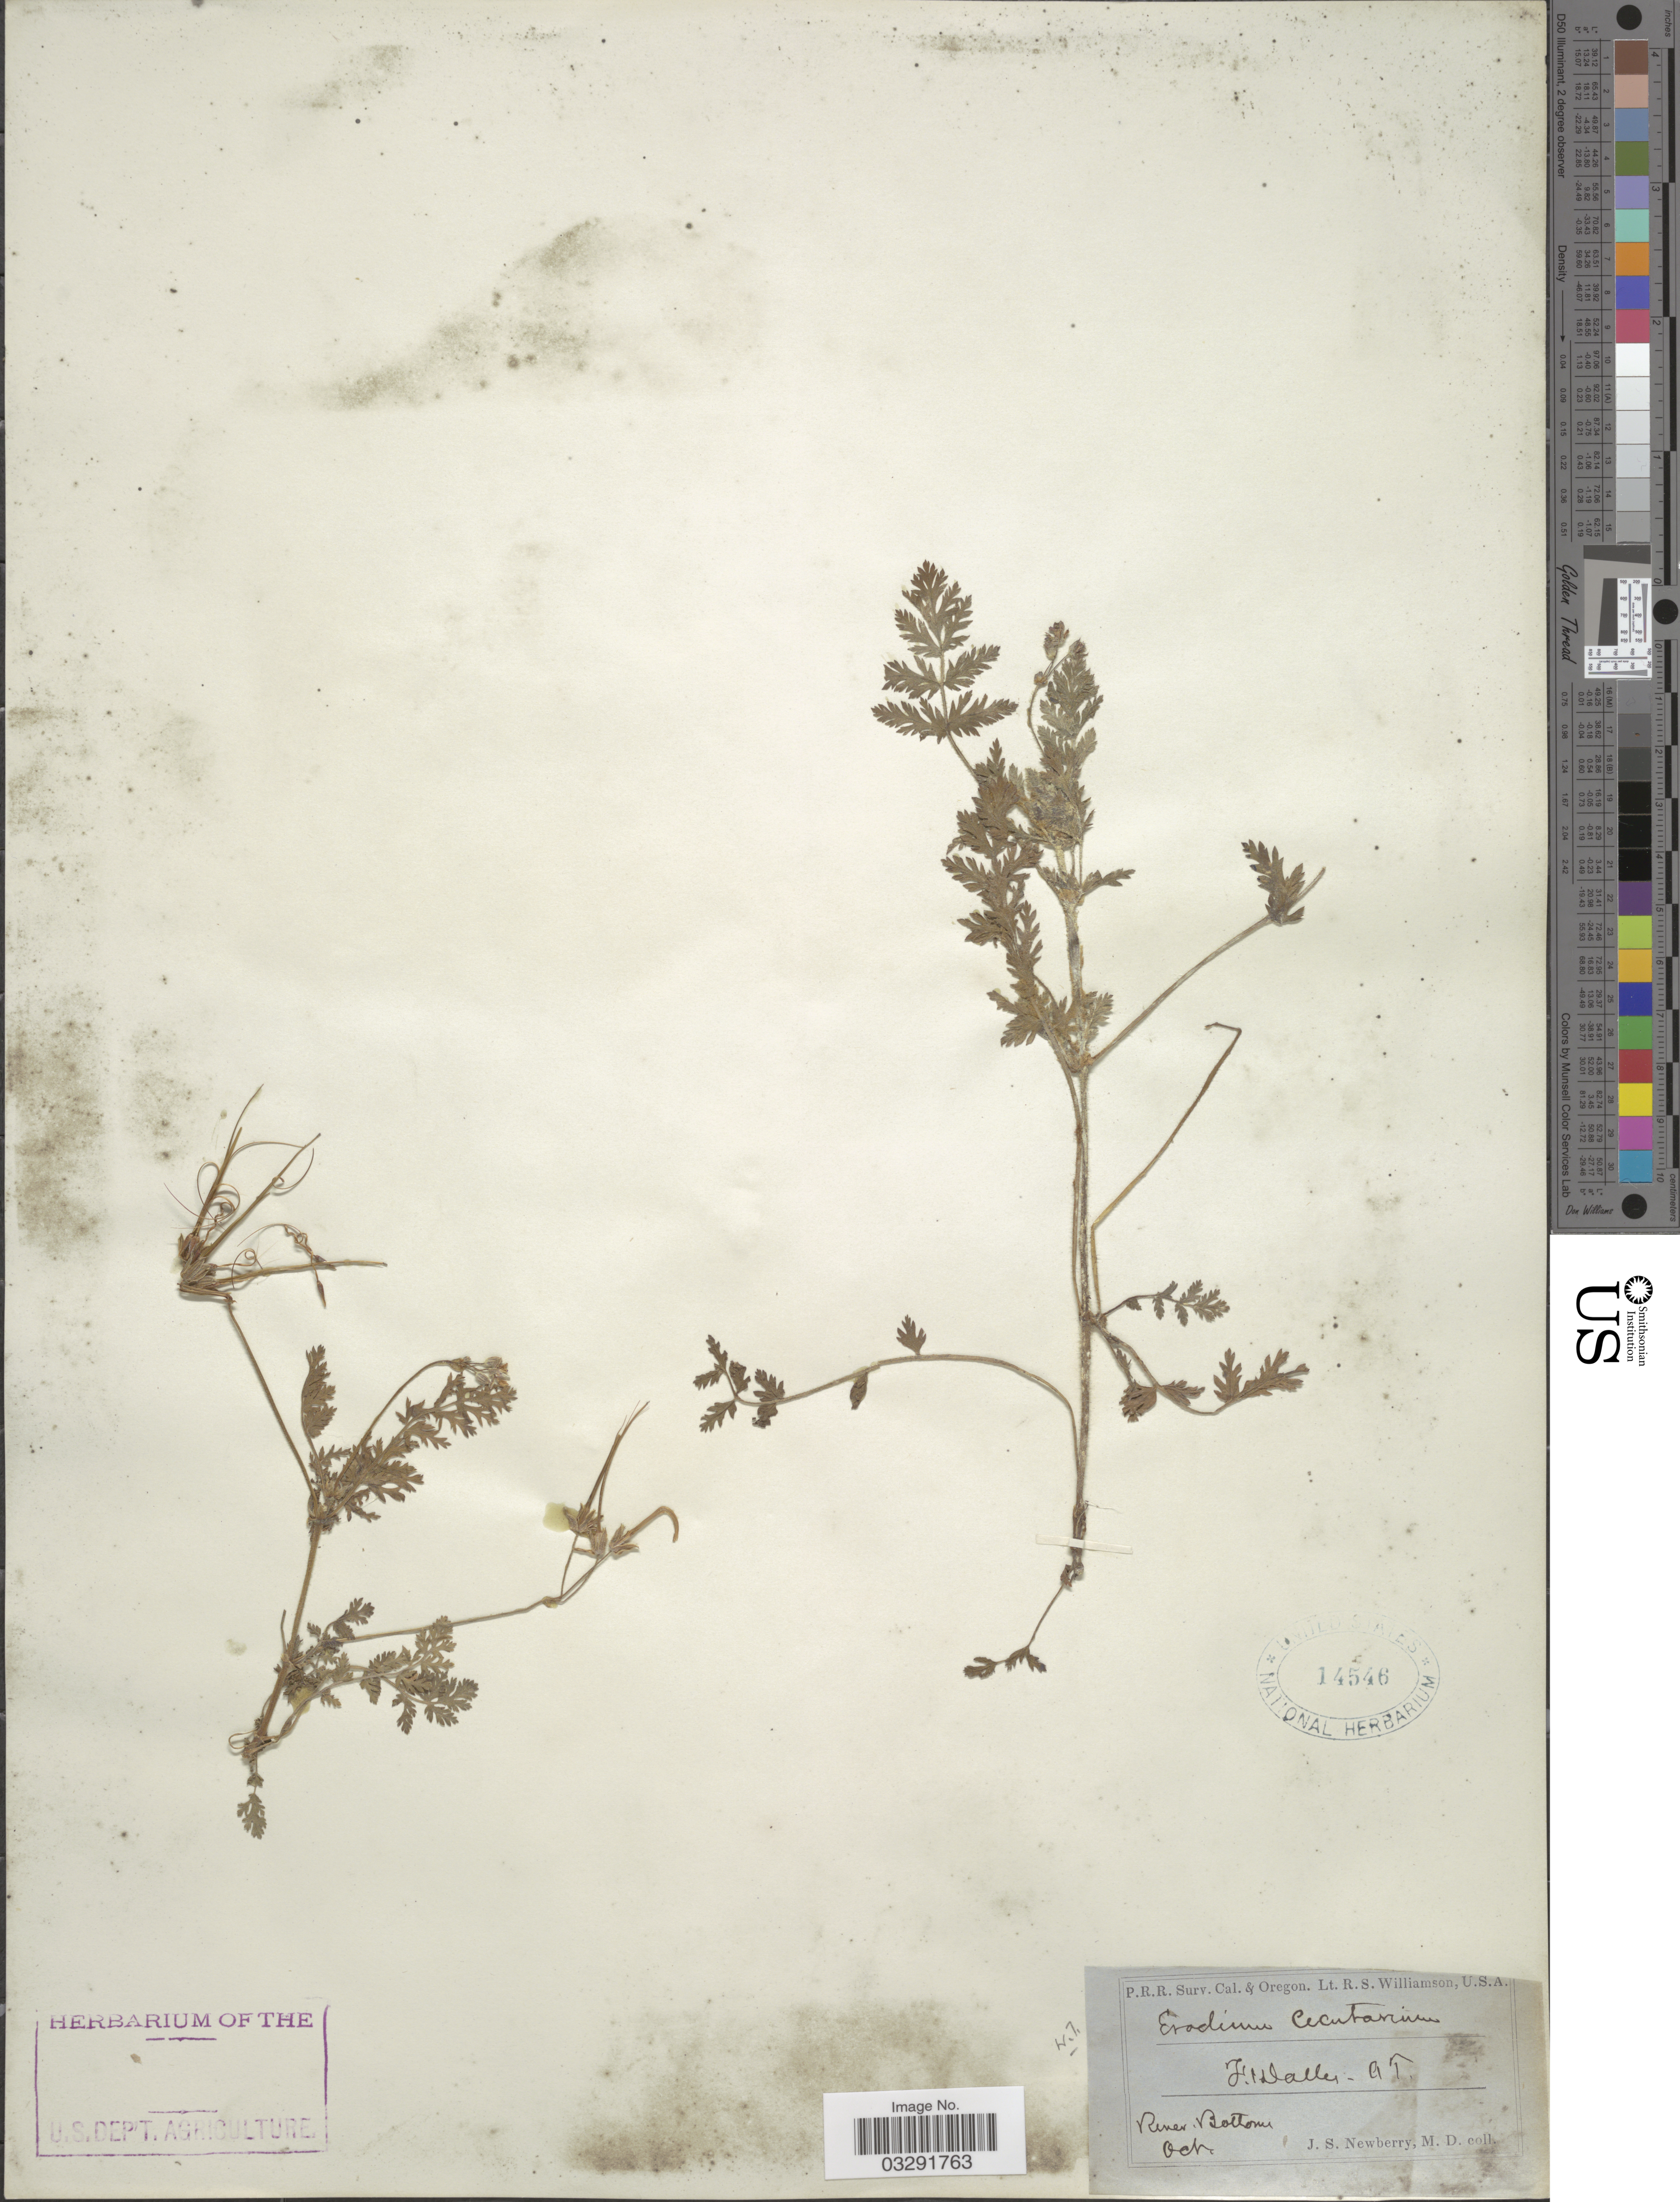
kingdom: Plantae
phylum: Tracheophyta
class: Magnoliopsida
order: Geraniales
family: Geraniaceae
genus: Erodium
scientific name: Erodium cicutarium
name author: (L.) L'Hér.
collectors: J. S. Newberry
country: United States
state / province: Oregon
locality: Cal. & Oregon. Ft. Dalles - O. T. River Bottoms.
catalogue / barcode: US 14546